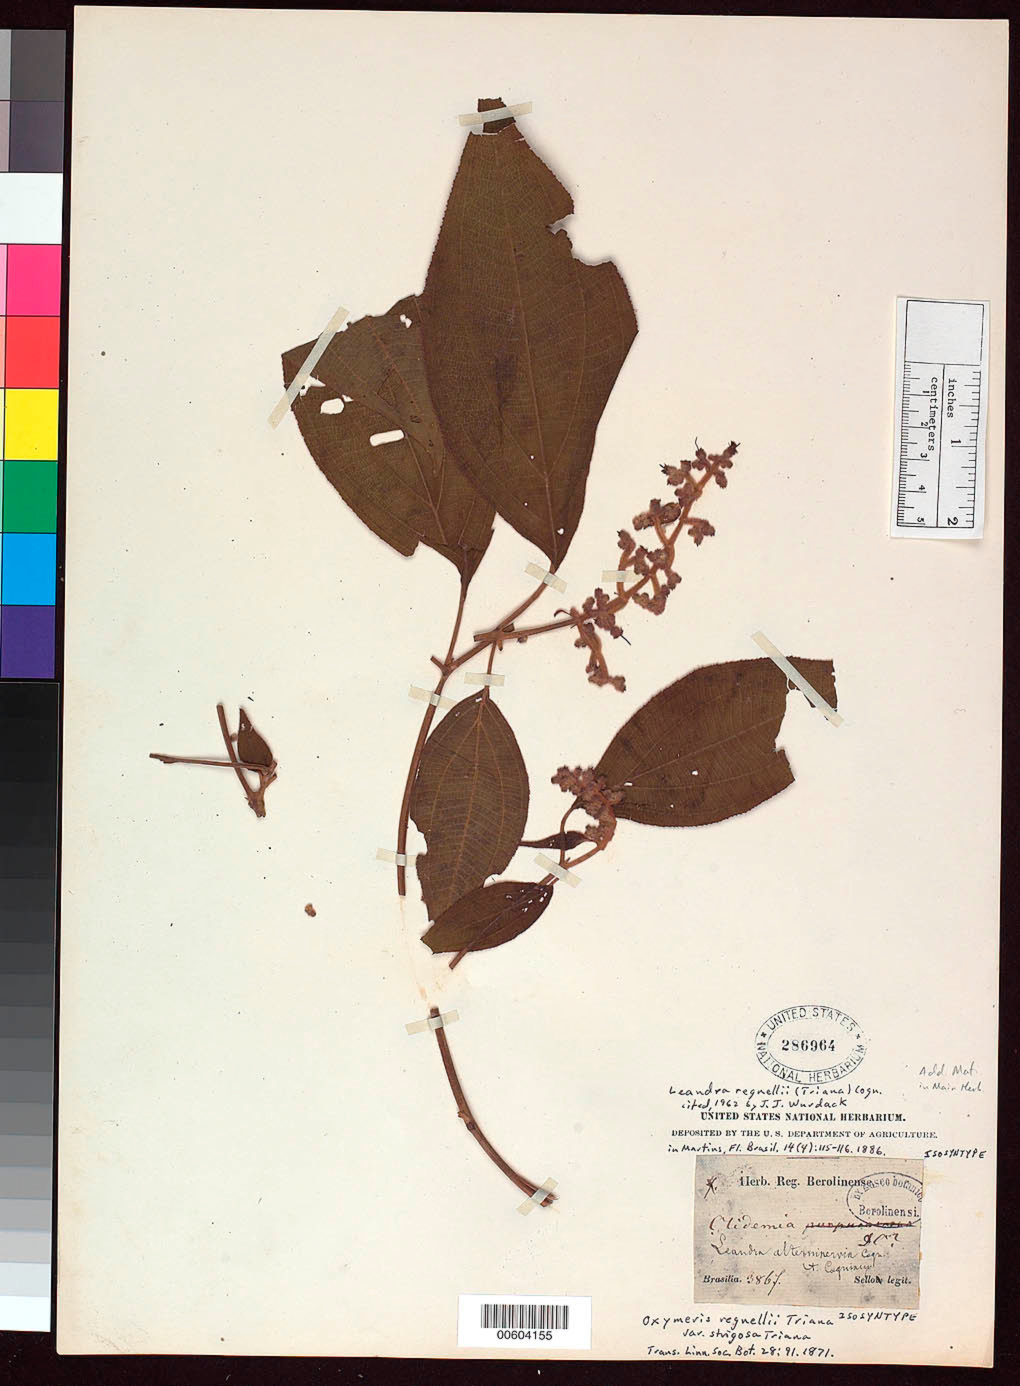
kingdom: Plantae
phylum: Tracheophyta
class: Magnoliopsida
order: Myrtales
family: Melastomataceae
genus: Oxymeris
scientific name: Oxymeris regnellii var. strigosa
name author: Triana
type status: Isosyntype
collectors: F. Sellow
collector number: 3867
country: Brazil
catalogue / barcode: US 286964